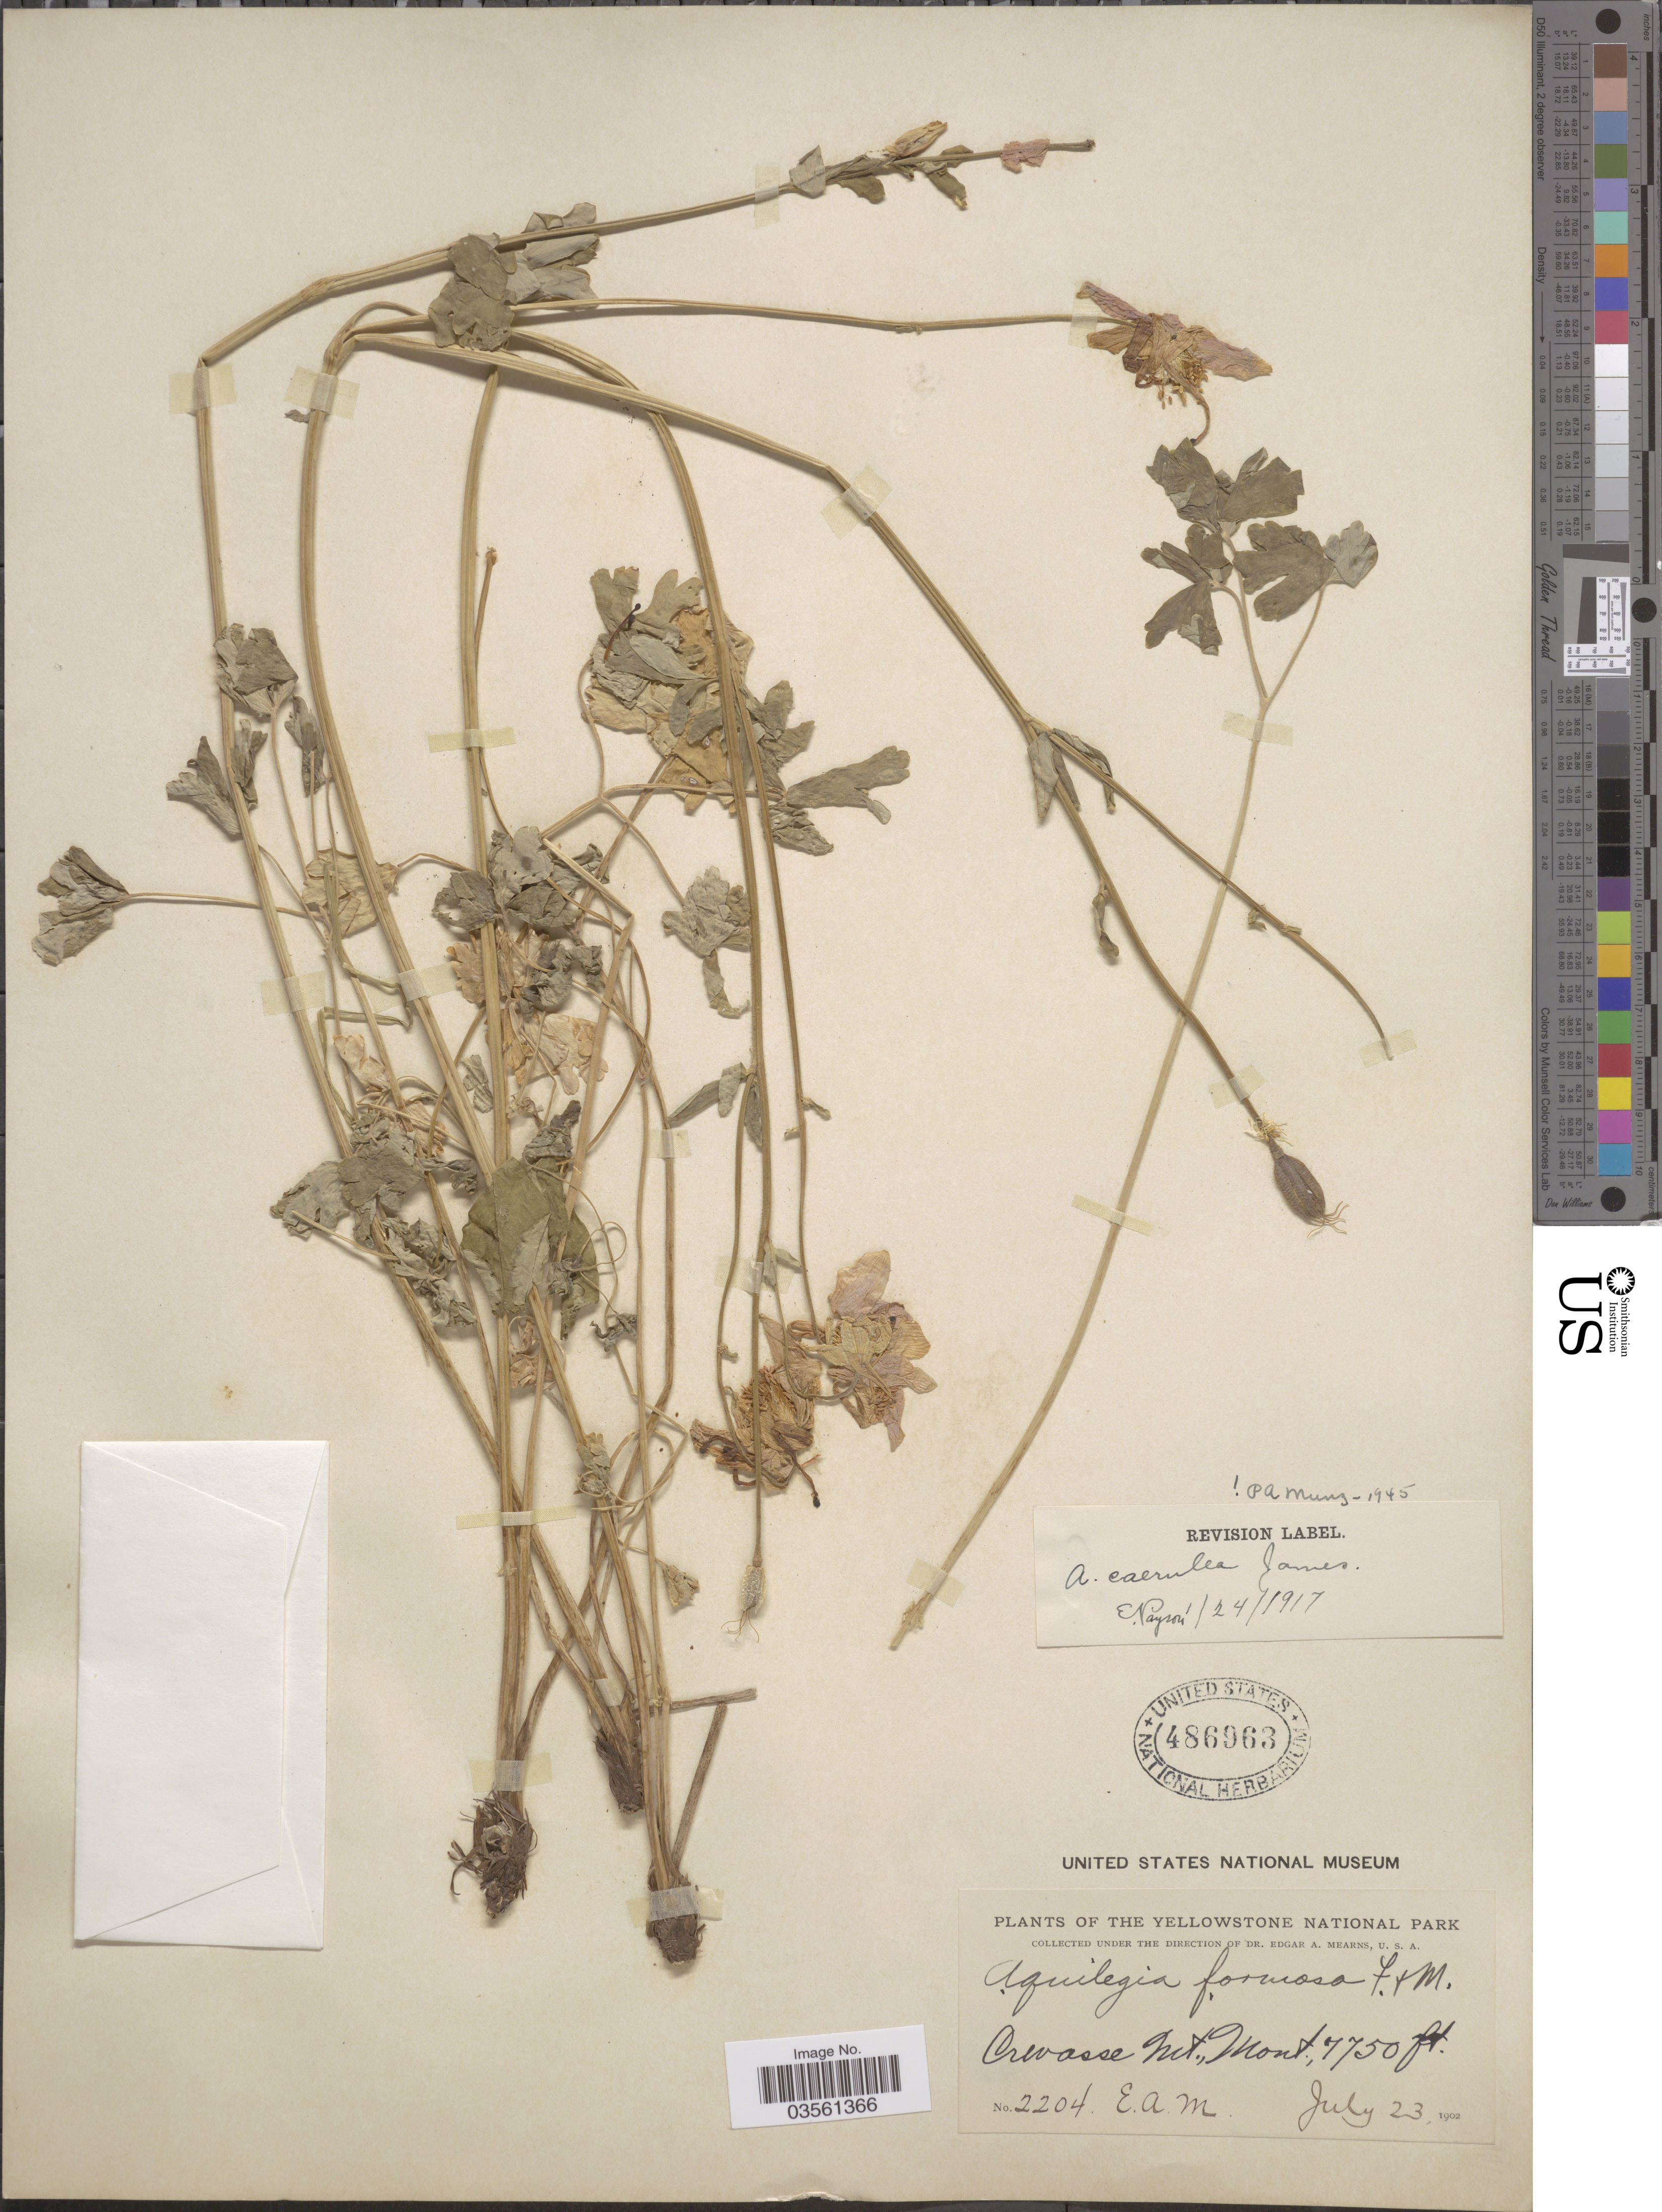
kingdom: Plantae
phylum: Tracheophyta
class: Magnoliopsida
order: Ranunculales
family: Ranunculaceae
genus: Aquilegia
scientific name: Aquilegia coerulea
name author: E. James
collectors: E. A. Mearns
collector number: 2204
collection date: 1902-07-23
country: United States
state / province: Montana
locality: The Yellowstone National Park. Crevasse Mt.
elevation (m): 2362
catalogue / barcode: US 486963